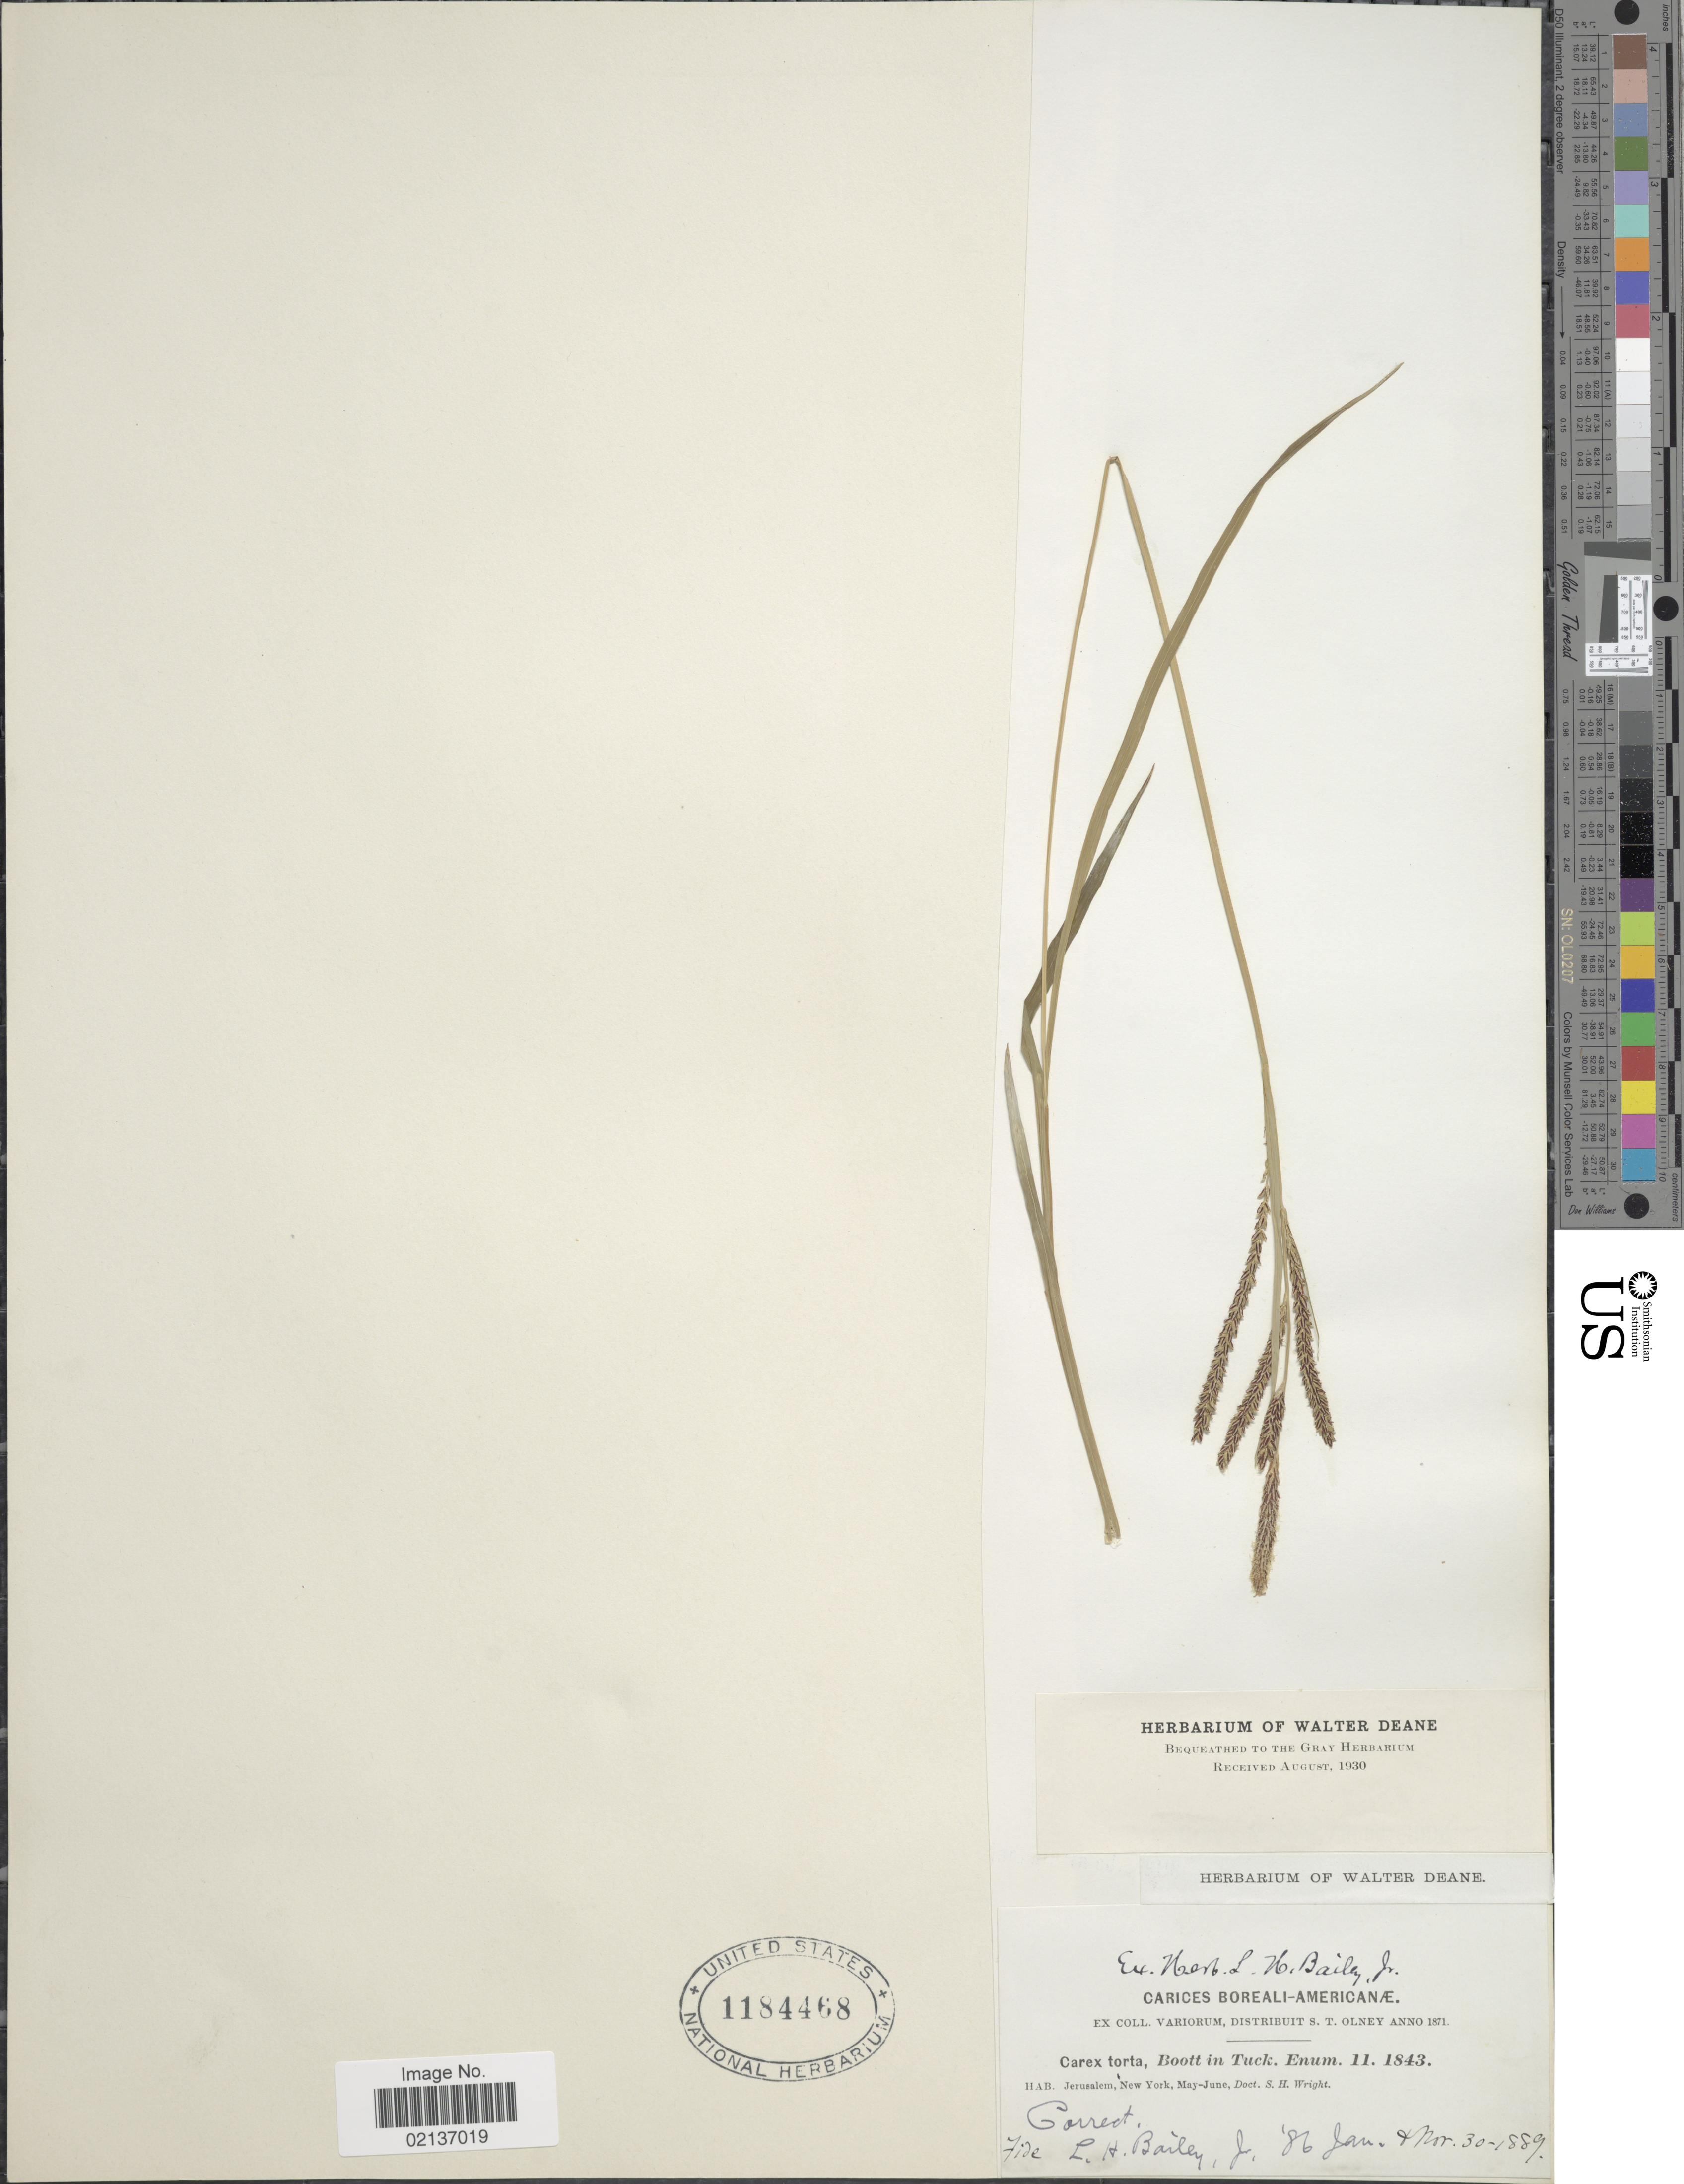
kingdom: Plantae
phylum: Tracheophyta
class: Liliopsida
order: Poales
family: Cyperaceae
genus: Carex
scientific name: Carex torta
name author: Boott ex Tuck.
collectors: L. H. Bailey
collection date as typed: Transcribed d/m/y: /1/86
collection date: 1889-11-30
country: United States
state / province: New York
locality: Jerusalem [unsure placement]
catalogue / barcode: US 1184468